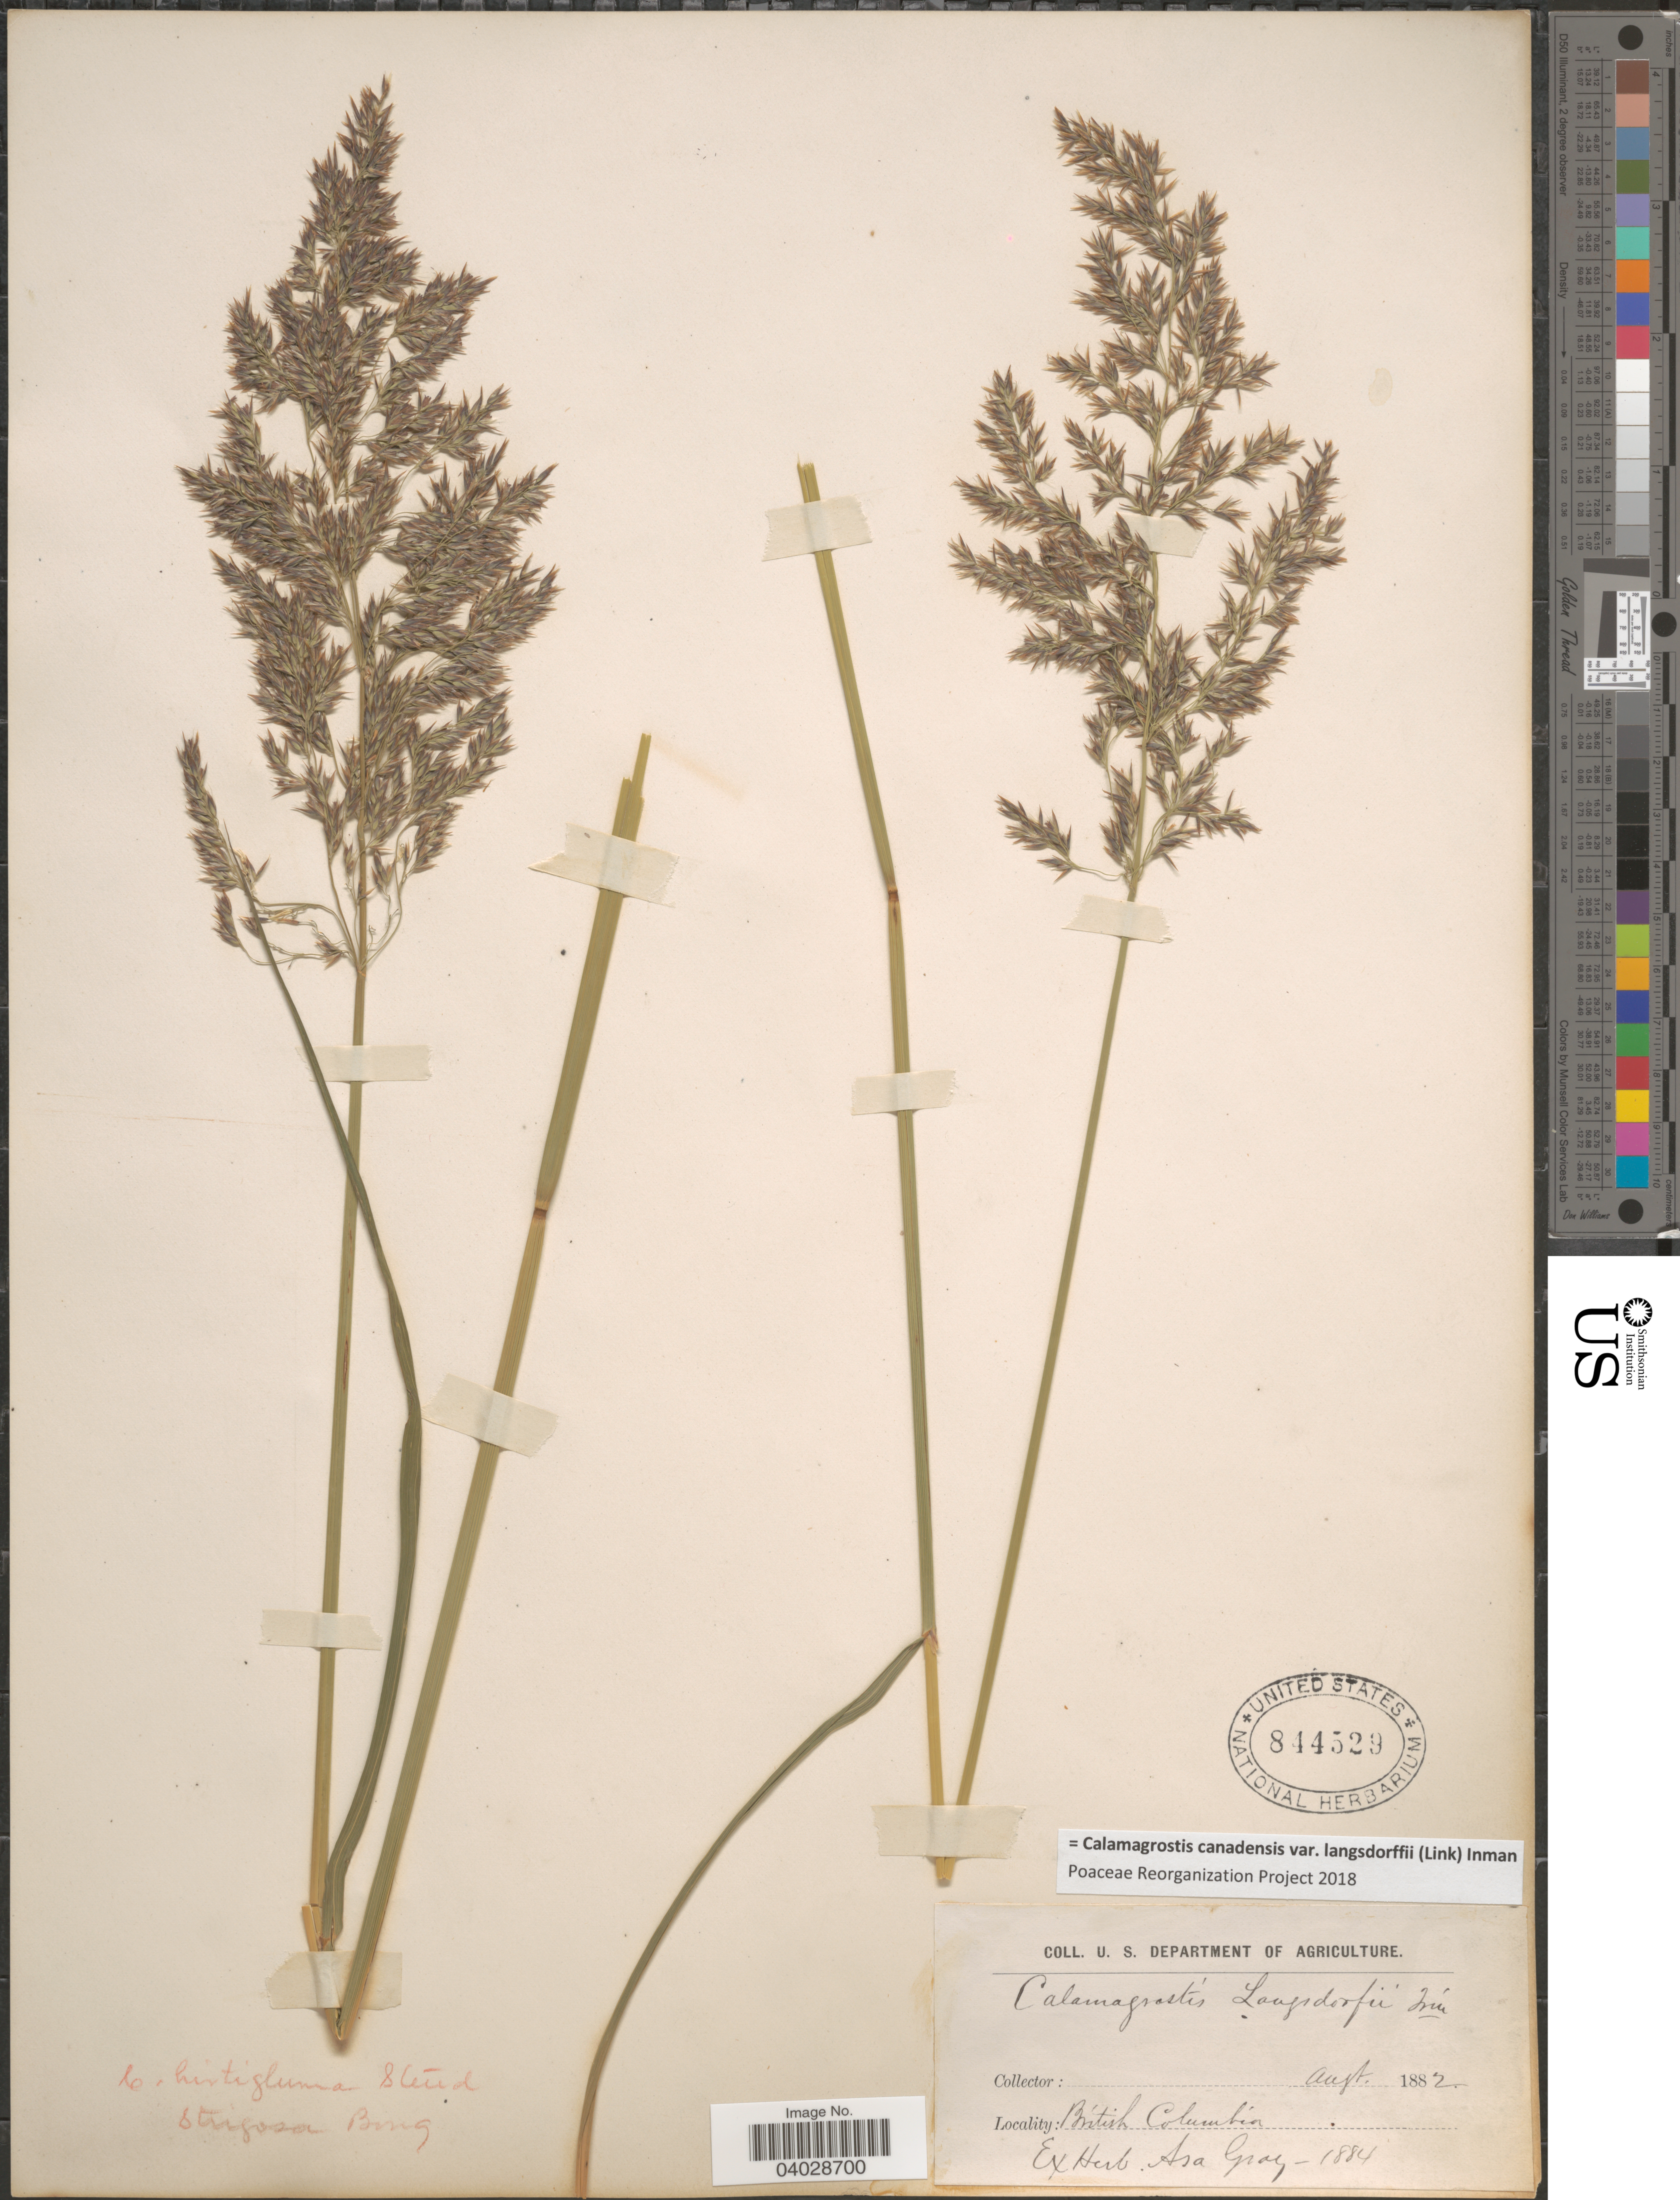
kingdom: Plantae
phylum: Tracheophyta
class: Liliopsida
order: Poales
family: Poaceae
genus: Calamagrostis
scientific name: Calamagrostis canadensis var. langsdorffii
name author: (Link) Inman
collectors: ex Herb. A. Gray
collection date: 1882-08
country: Canada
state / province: British Columbia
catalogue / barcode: US 844529